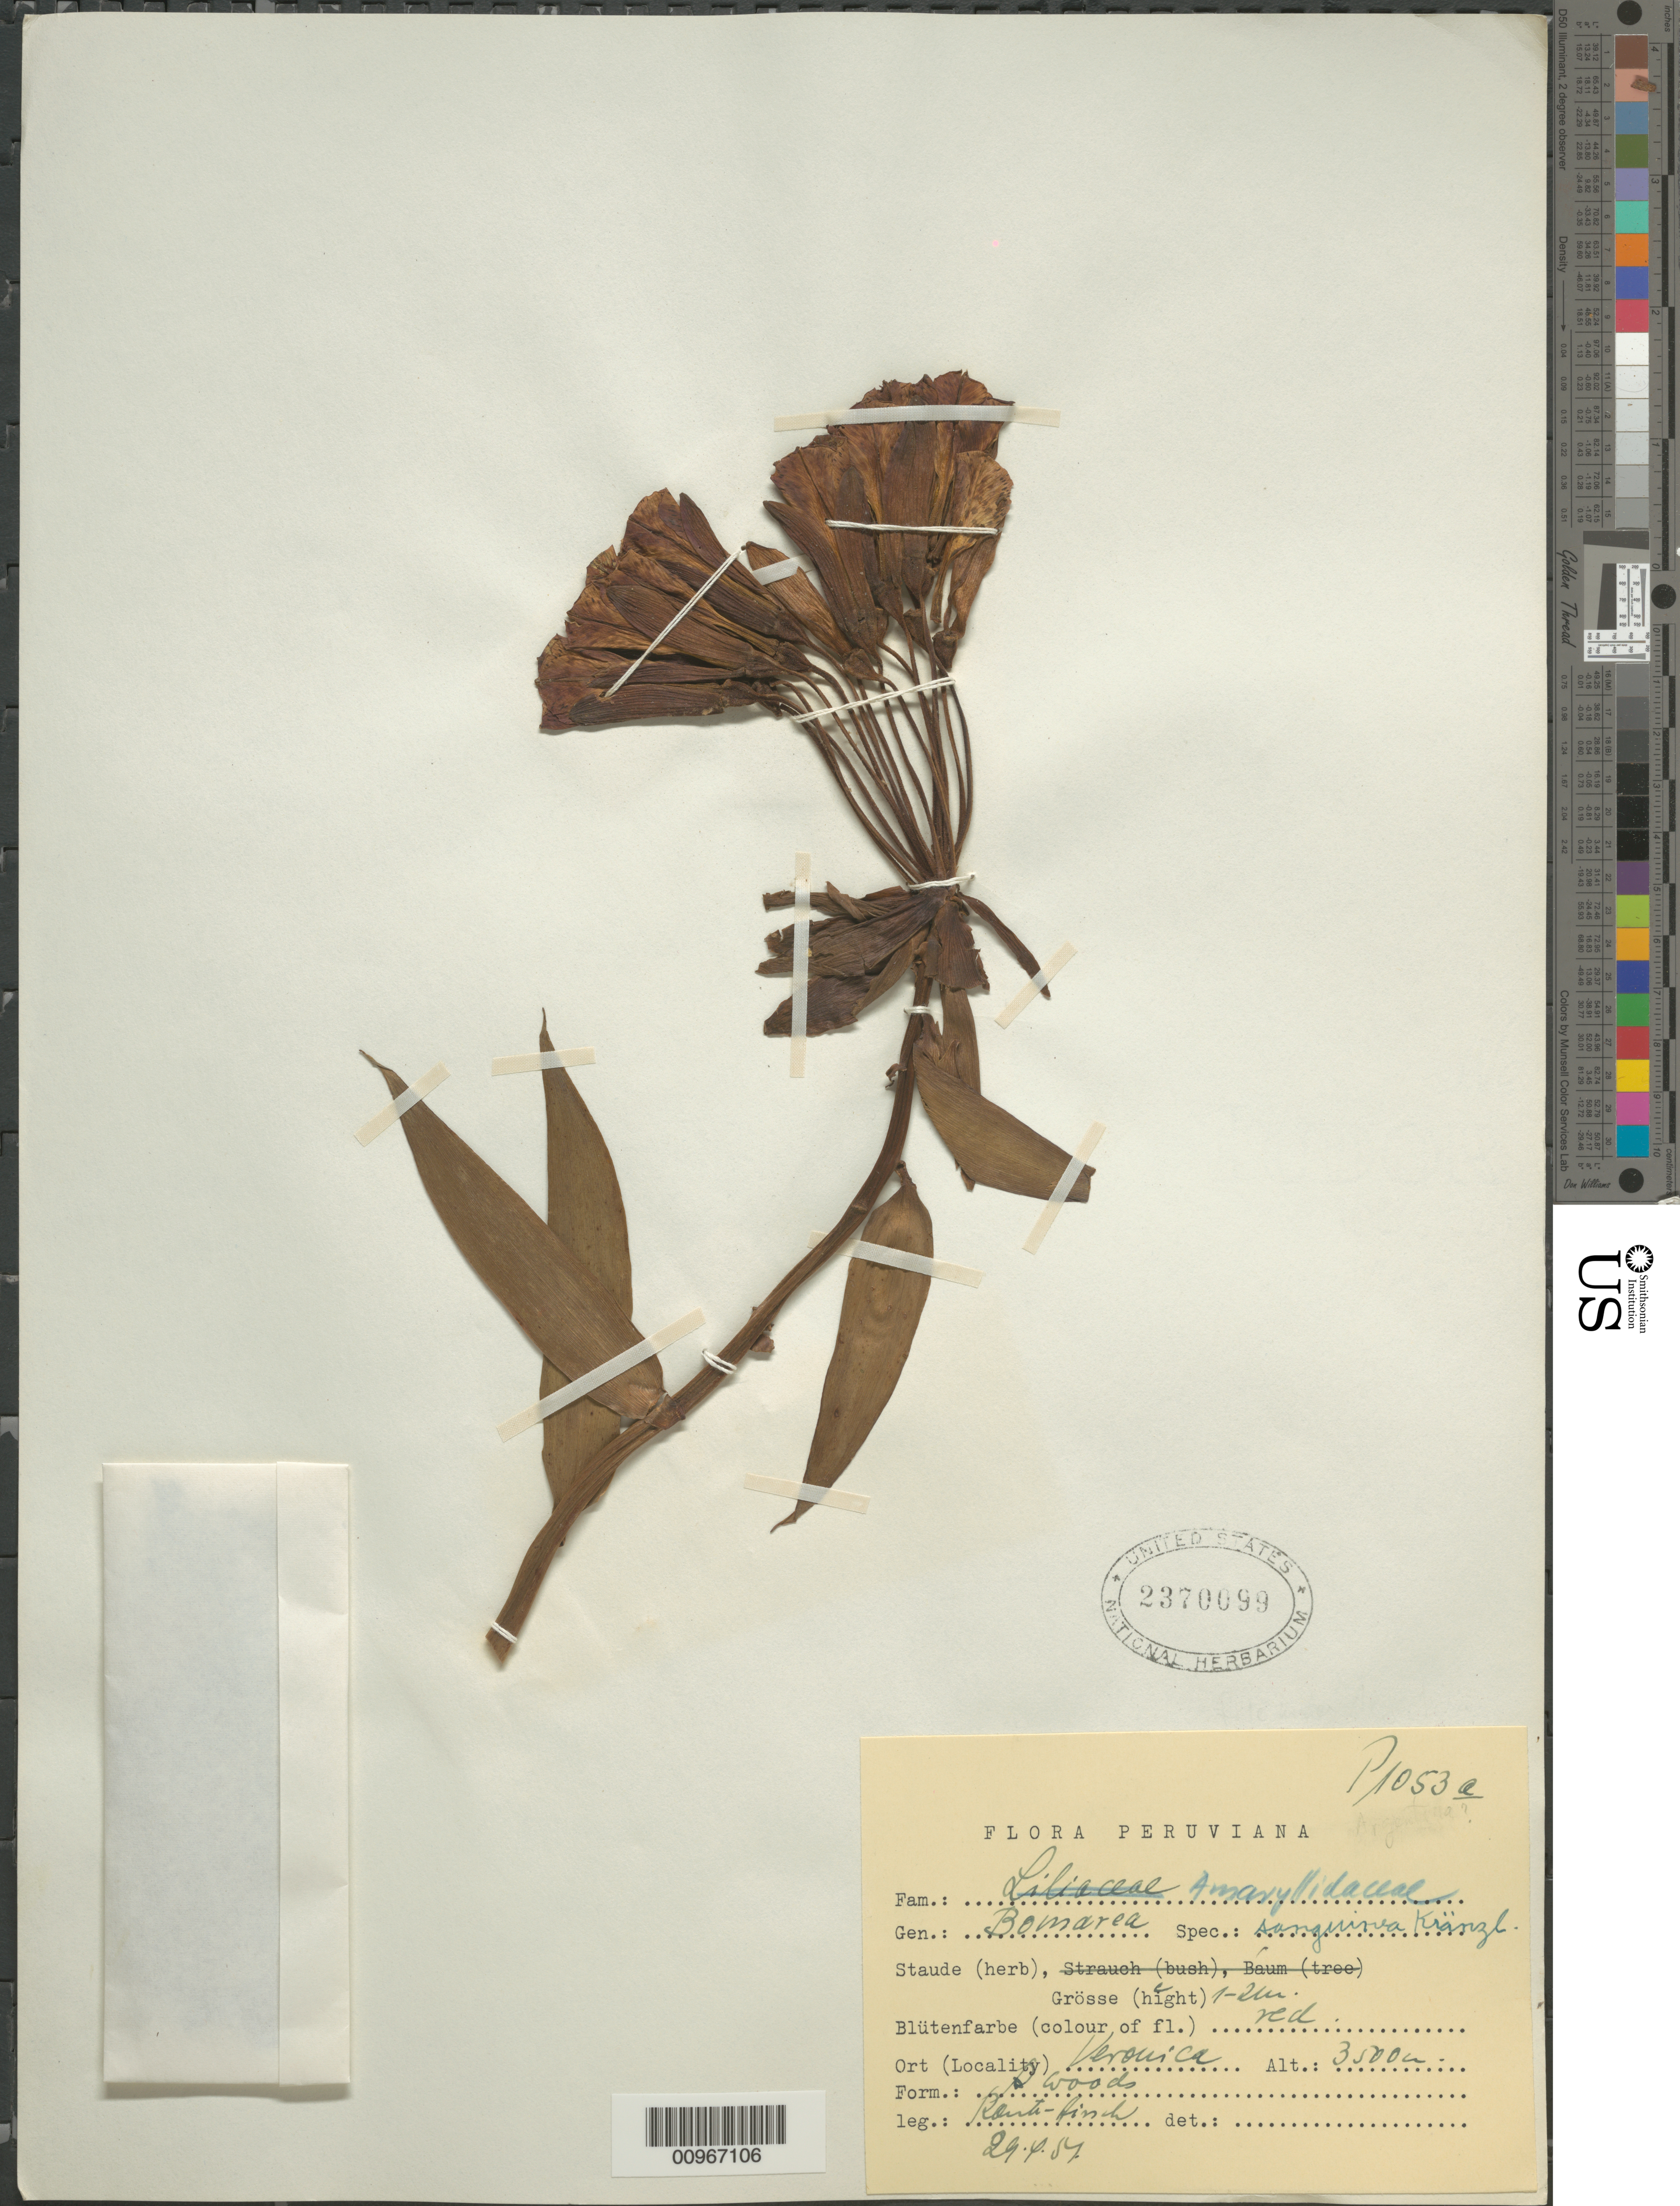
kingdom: Plantae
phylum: Tracheophyta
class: Liliopsida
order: Liliales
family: Alstroemeriaceae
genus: Bomarea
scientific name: Bomarea sanguinea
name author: Kraenzl.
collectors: W. Rauh & G. Hirsch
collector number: P1053a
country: Peru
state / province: Cusco / Lima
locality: Veronica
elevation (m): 3500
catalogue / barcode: US 2370099